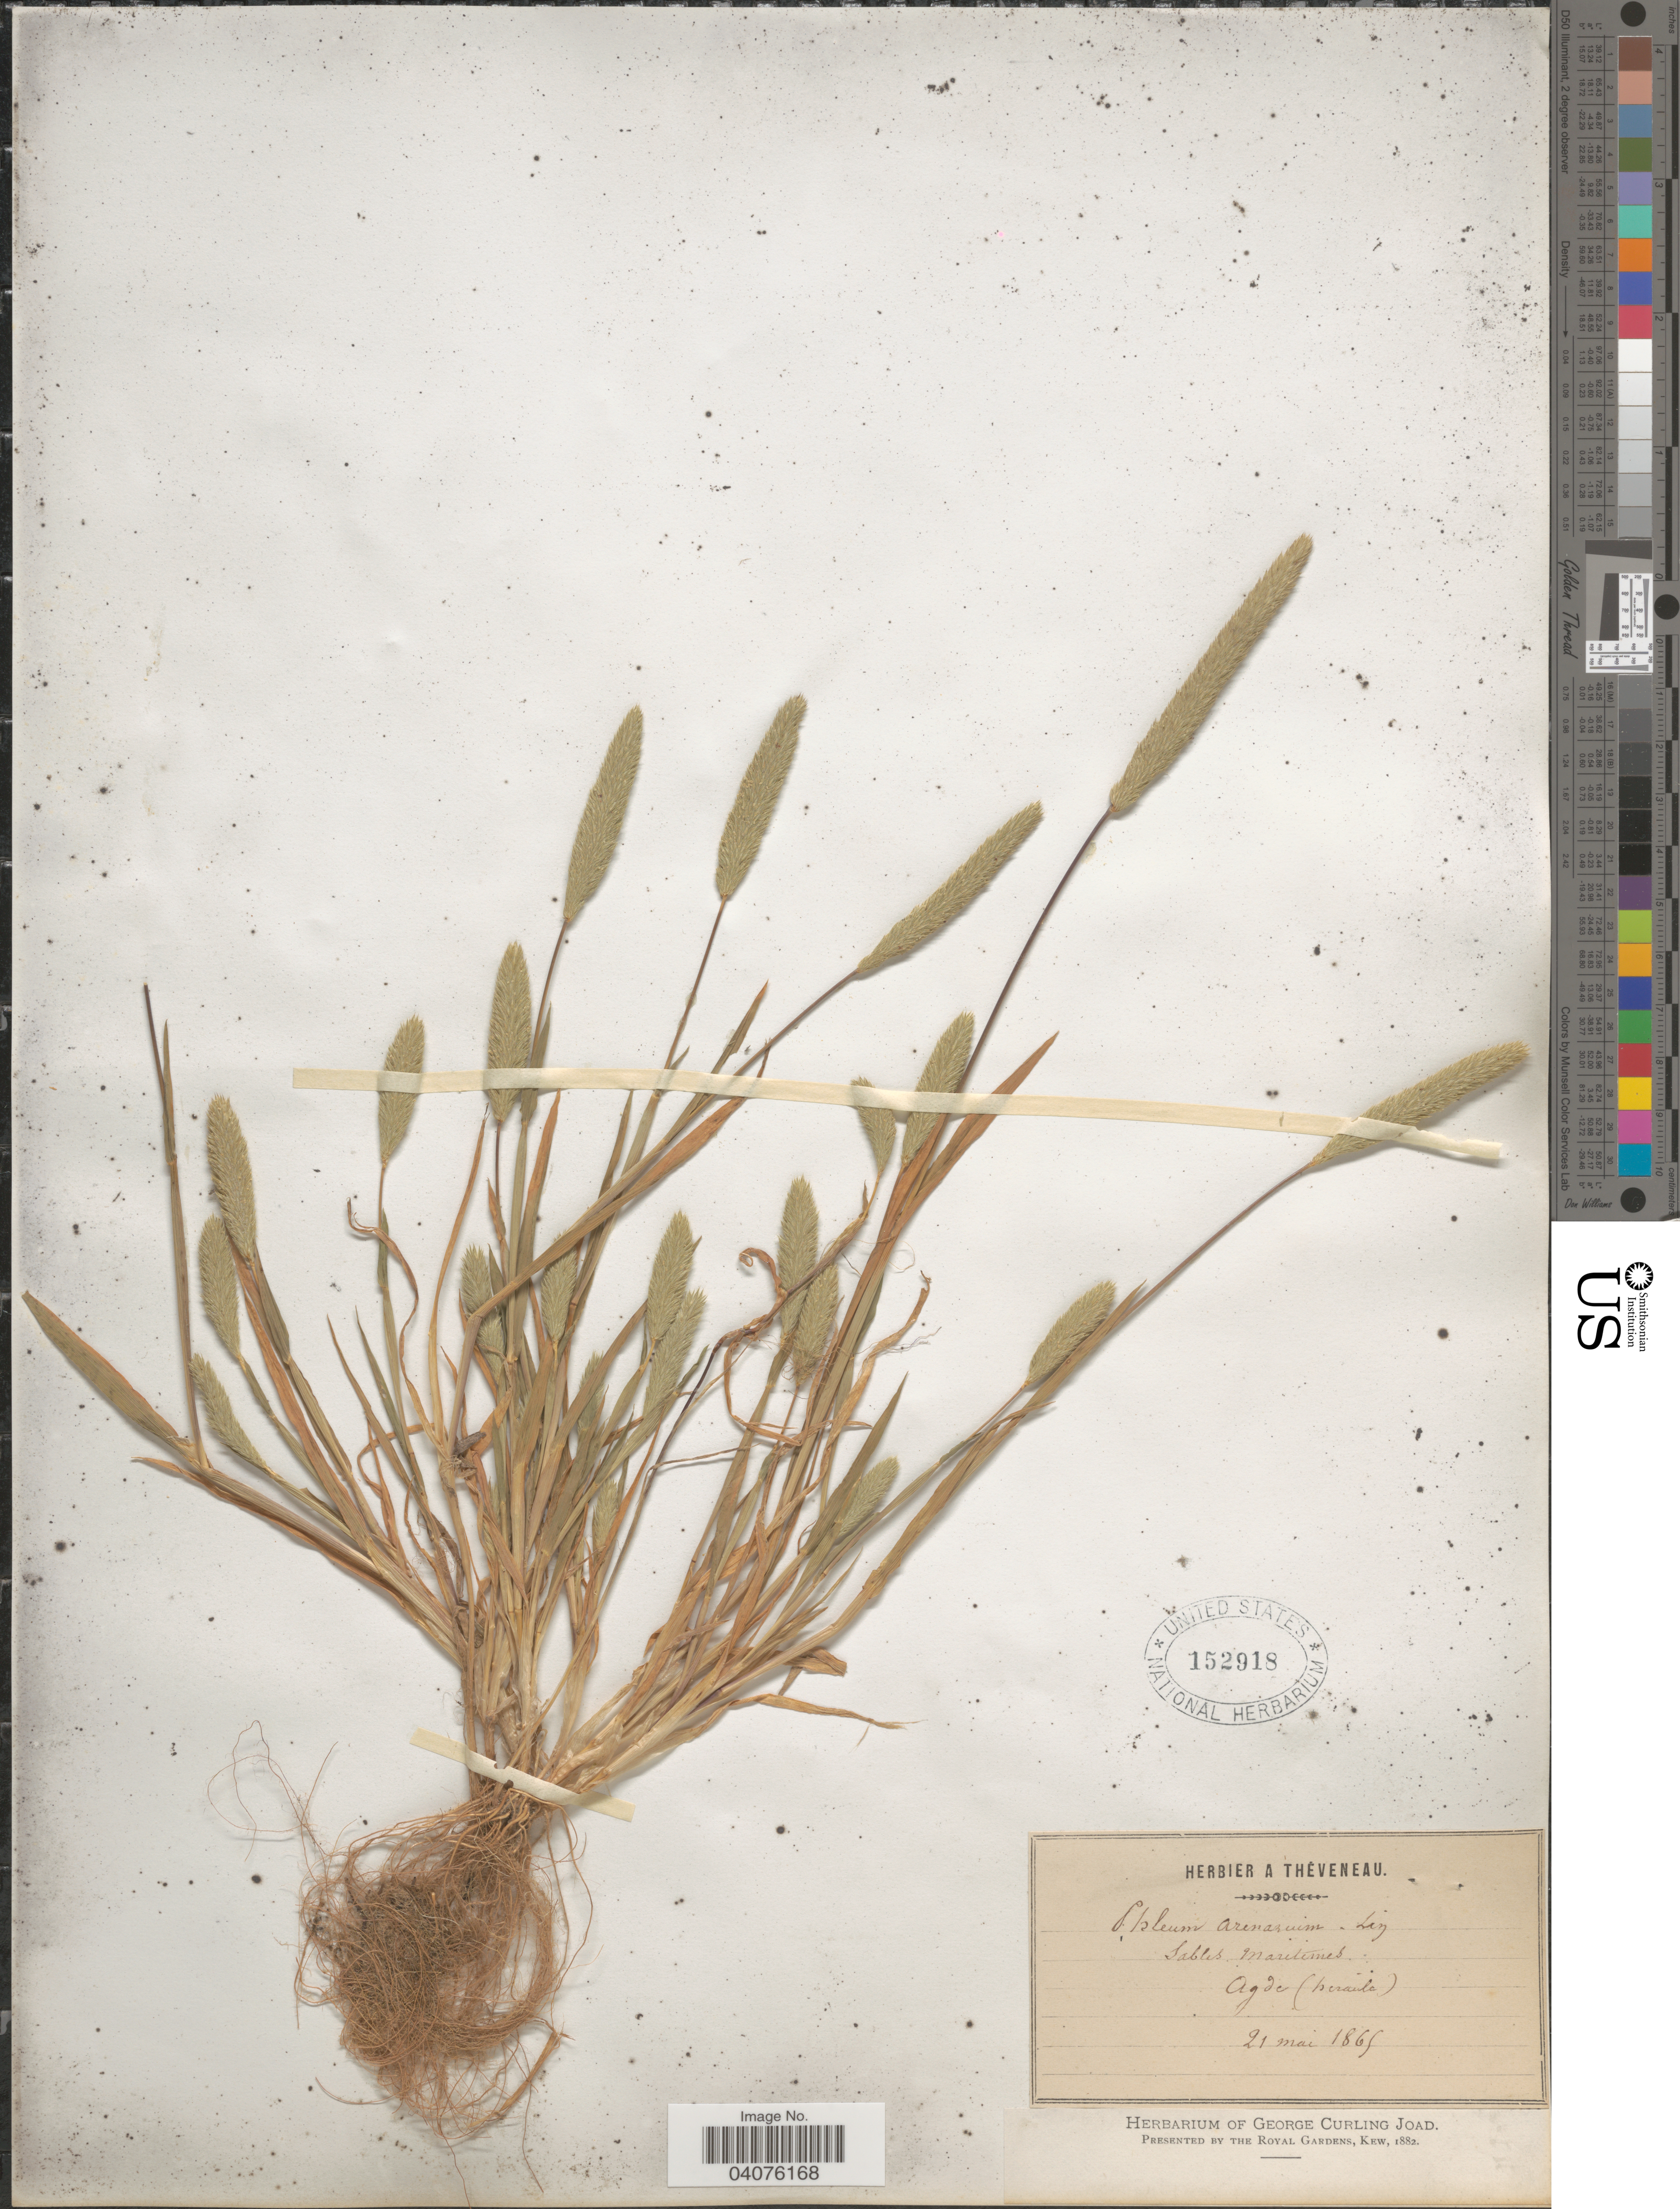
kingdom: Plantae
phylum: Tracheophyta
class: Liliopsida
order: Poales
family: Poaceae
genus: Phleum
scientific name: Phleum arenarium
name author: L.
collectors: ex herb. A. Theveneau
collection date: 1865-05-21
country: France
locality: Sables Maritimes. Agde (heraute).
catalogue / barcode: US 152918